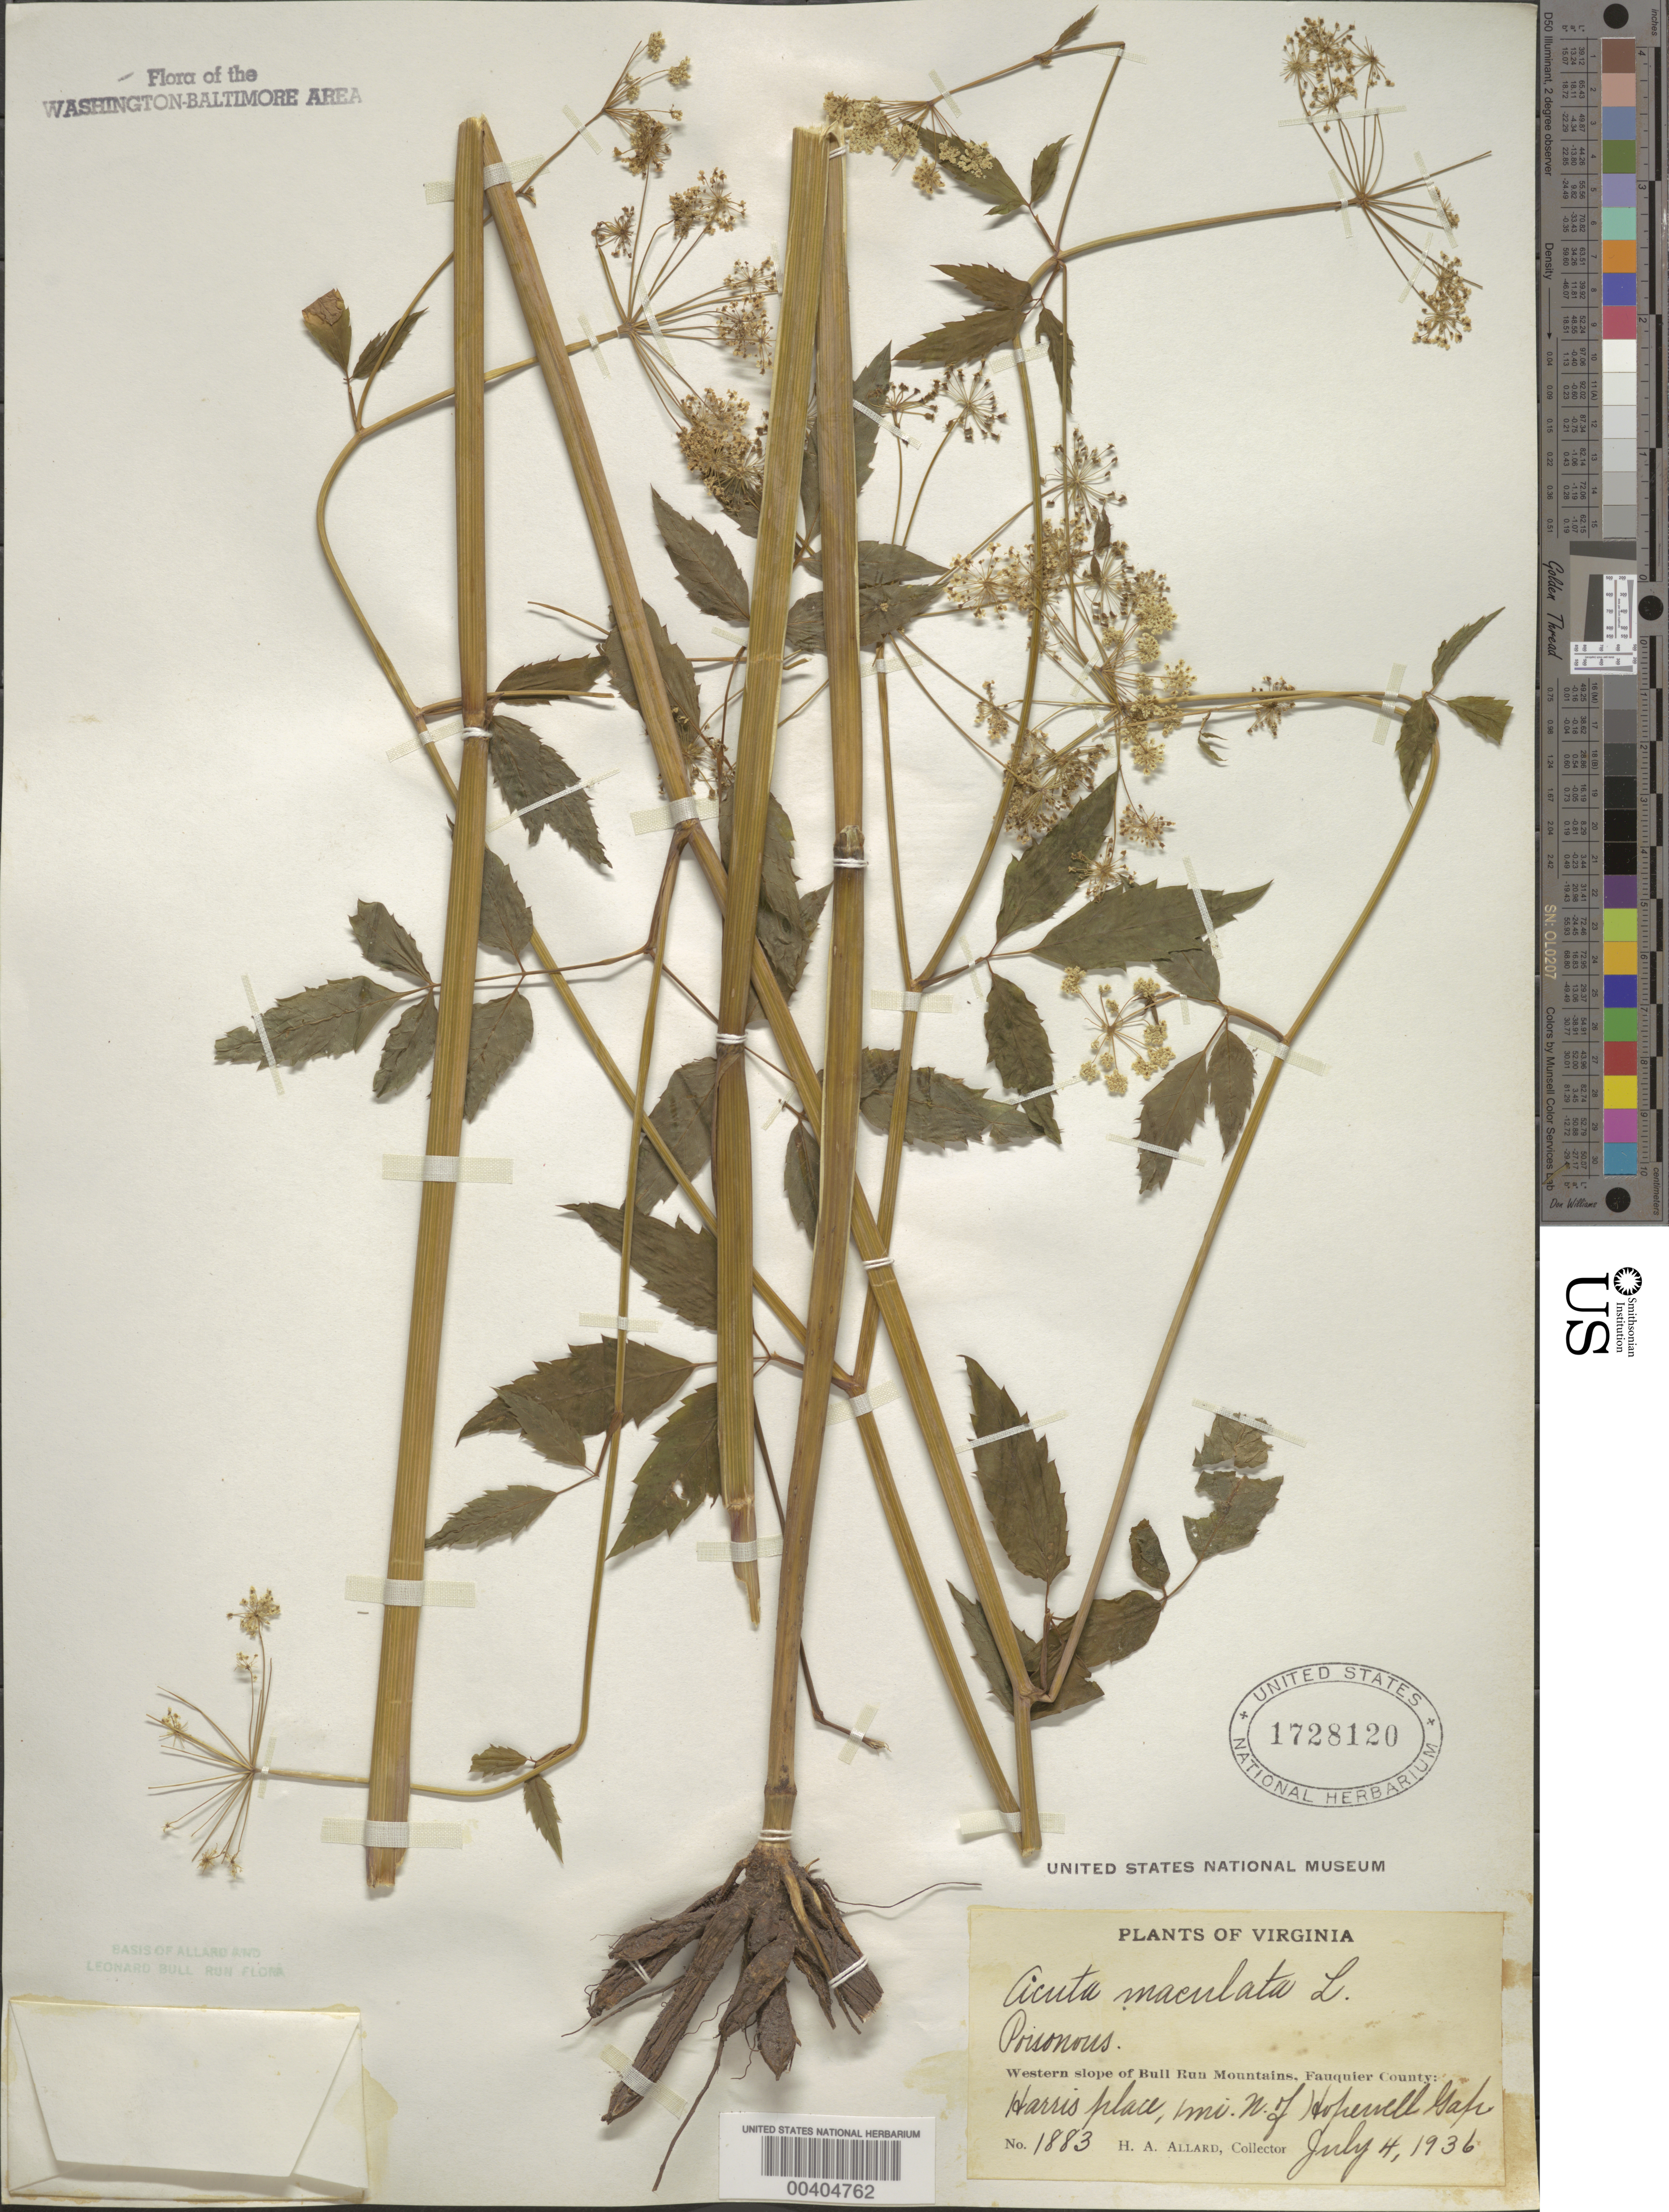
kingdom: Plantae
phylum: Tracheophyta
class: Magnoliopsida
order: Apiales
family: Apiaceae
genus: Cicuta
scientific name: Cicuta maculata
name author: L.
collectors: H. A. Allard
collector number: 1883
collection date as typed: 04 Jul 1936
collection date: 1936-07-04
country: United States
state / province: Virginia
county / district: Fauquier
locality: Harris place, N of Hopewell Gap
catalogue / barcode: US 1728120